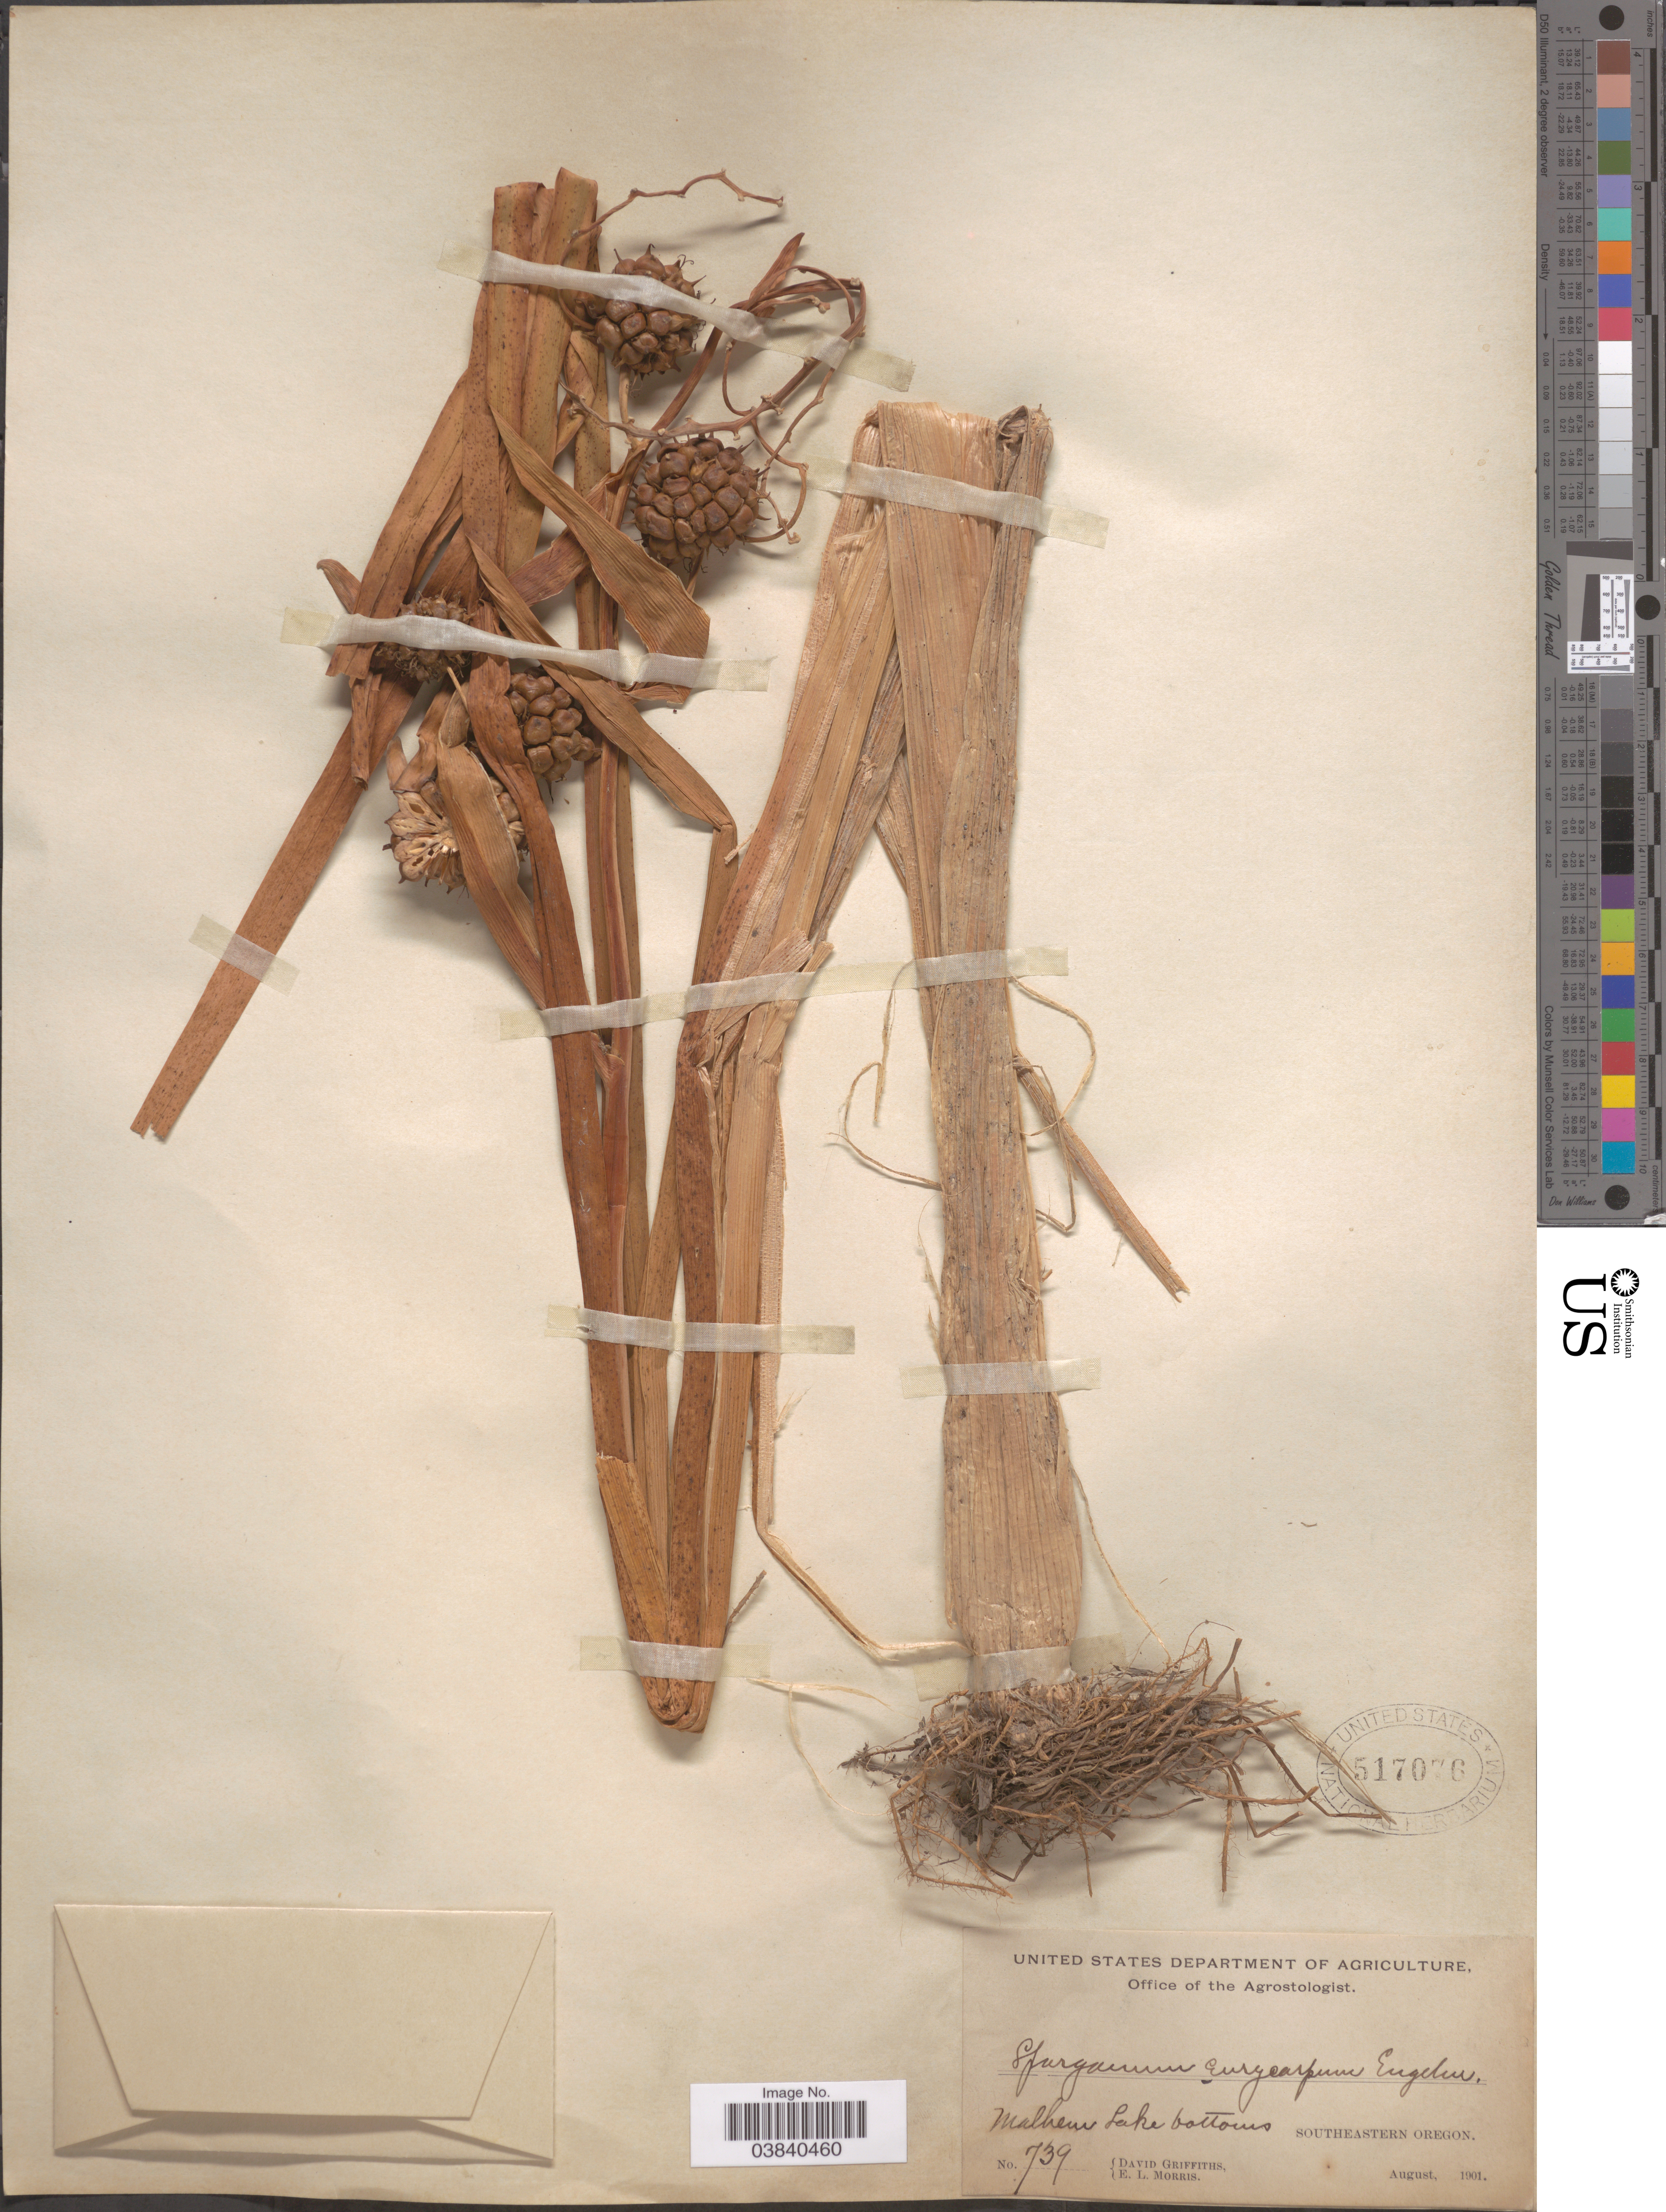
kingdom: Plantae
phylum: Tracheophyta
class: Liliopsida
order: Poales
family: Typhaceae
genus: Sparganium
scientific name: Sparganium eurycarpum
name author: Engelm.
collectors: D. Griffiths & E. Morris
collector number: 739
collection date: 1901-08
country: United States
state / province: Oregon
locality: Malheur Lake bottoms. Southeastern Oregon.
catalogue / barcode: US 517076